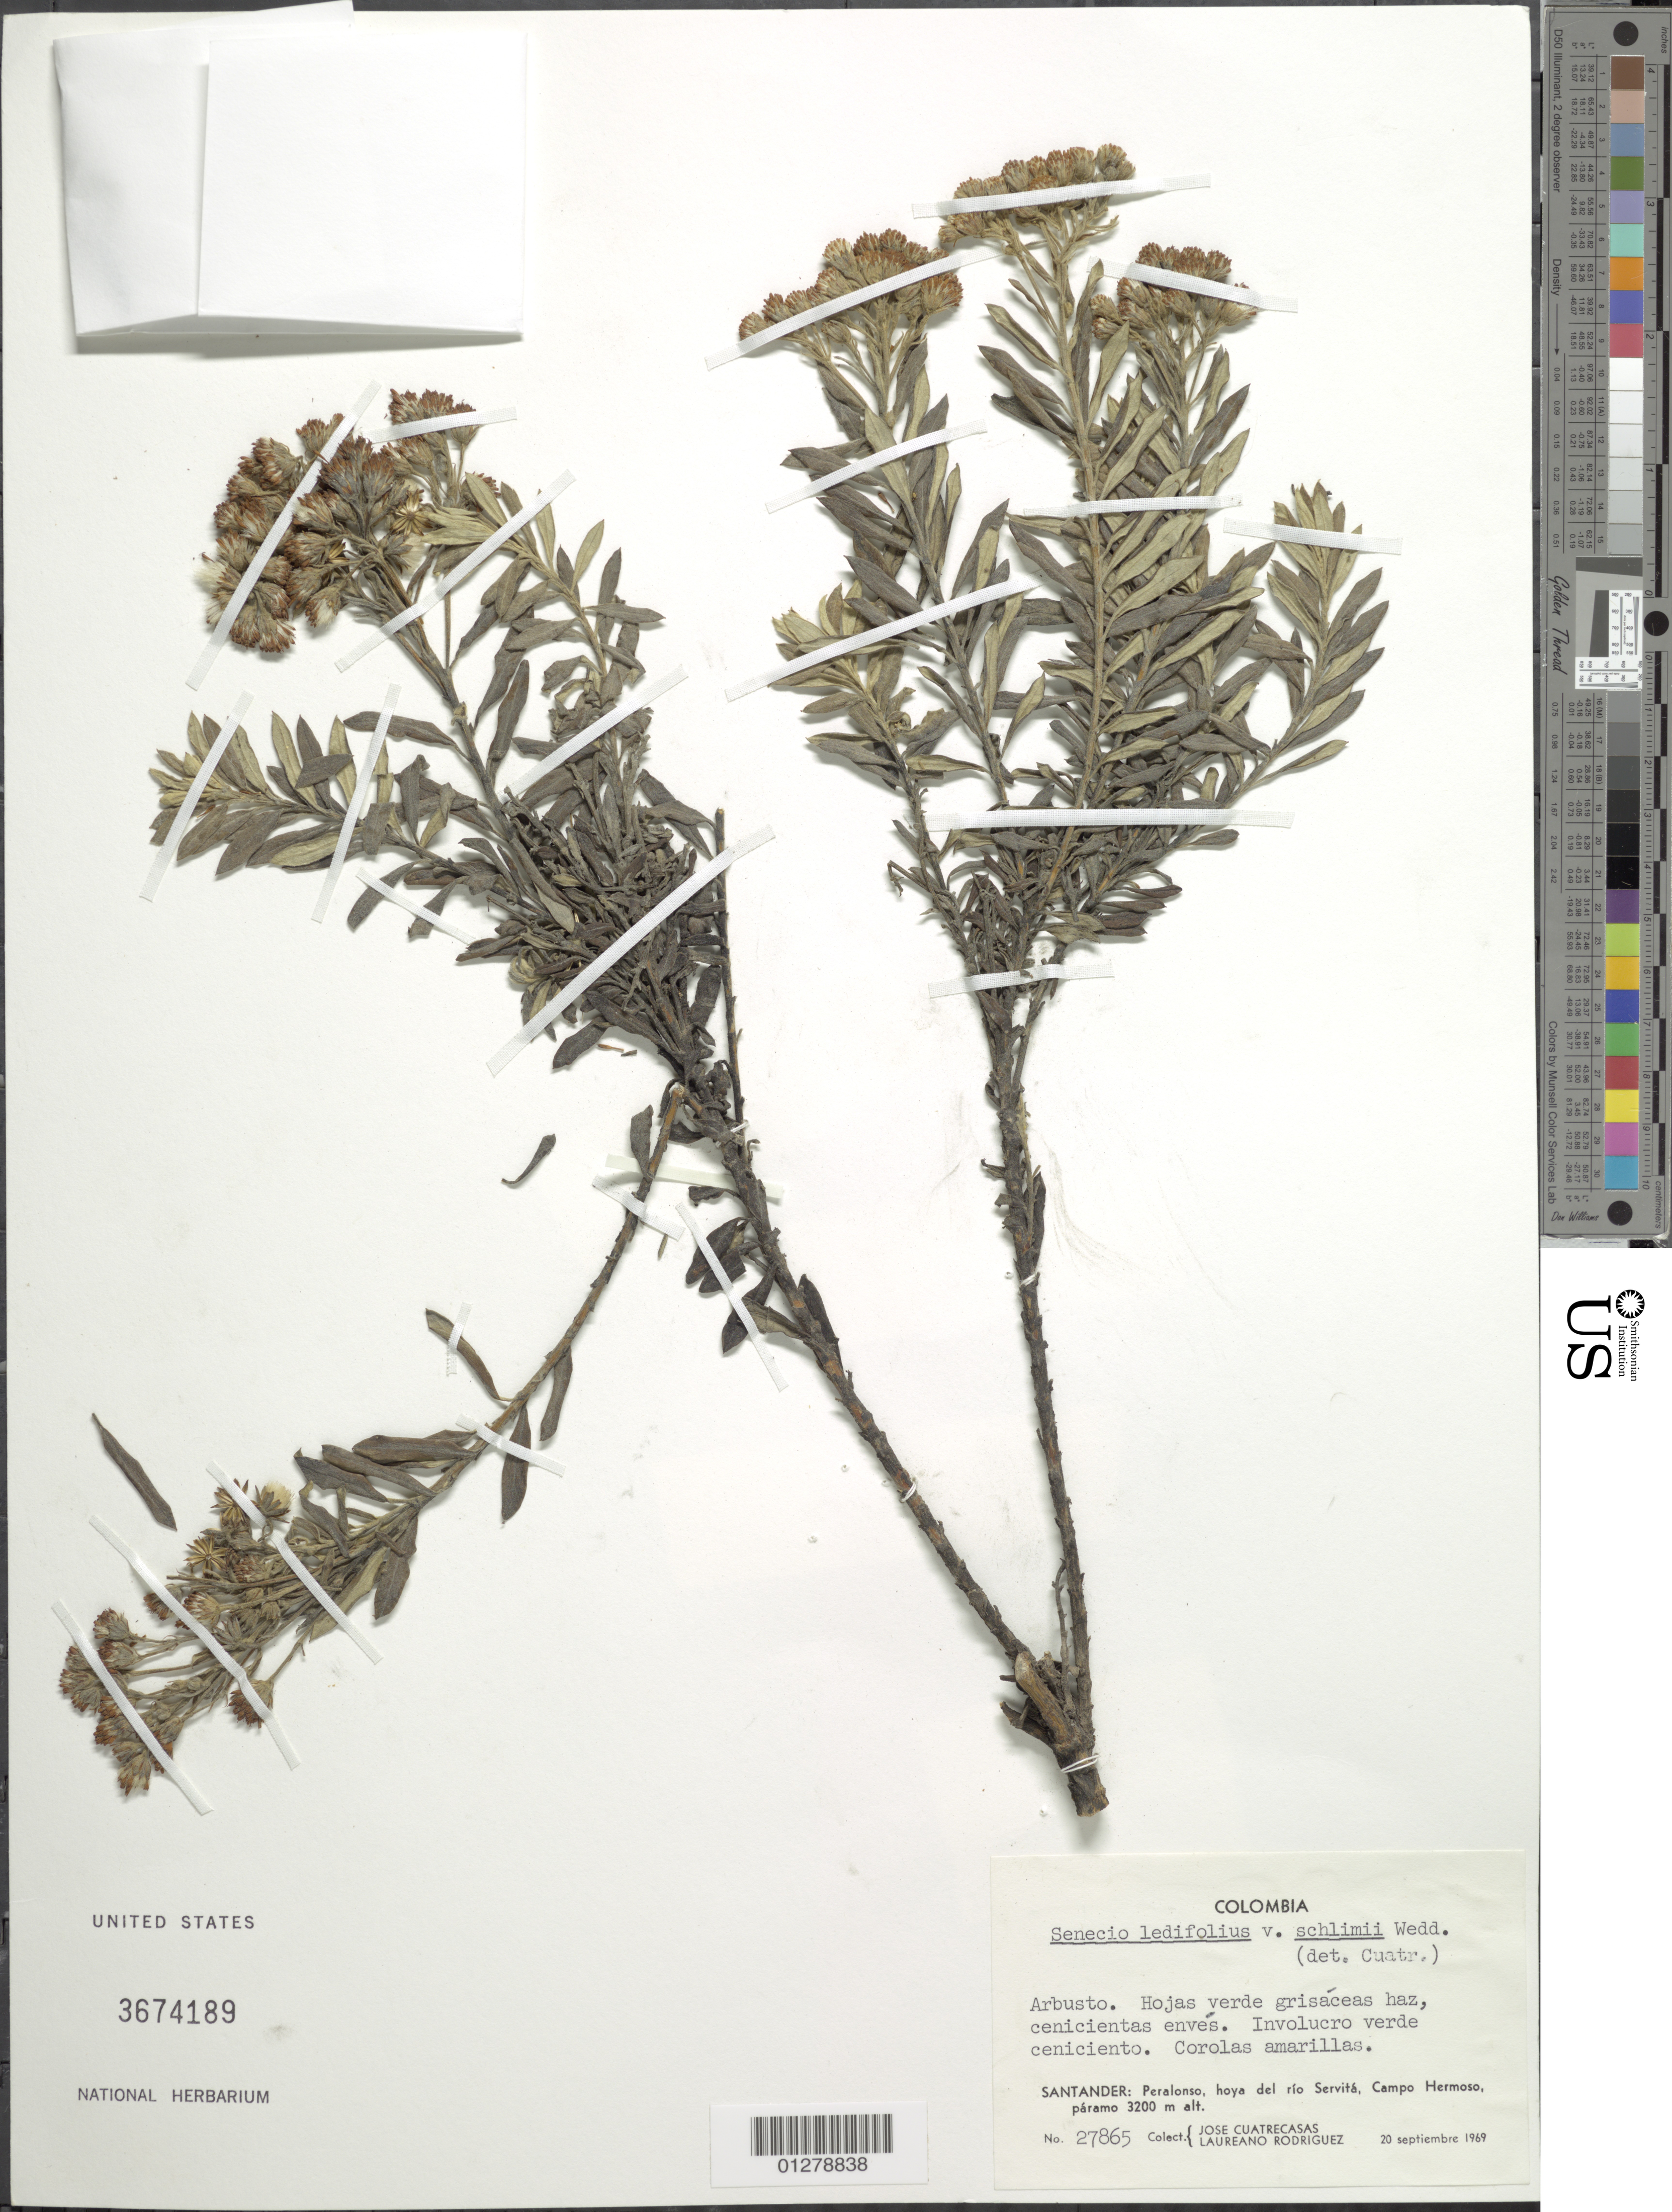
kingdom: Plantae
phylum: Tracheophyta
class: Magnoliopsida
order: Asterales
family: Asteraceae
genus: Pentacalia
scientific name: Pentacalia ledifolia subsp. schlimii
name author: (Wedd.) Cuatrec.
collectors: J. Cuatrecasas & L. Rodriguez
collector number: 27865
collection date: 1969-09-20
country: Colombia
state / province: Santander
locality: Peralonso, hoya del rio Servita, Campo Hermoso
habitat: paramo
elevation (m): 3200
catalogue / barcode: US 3674189